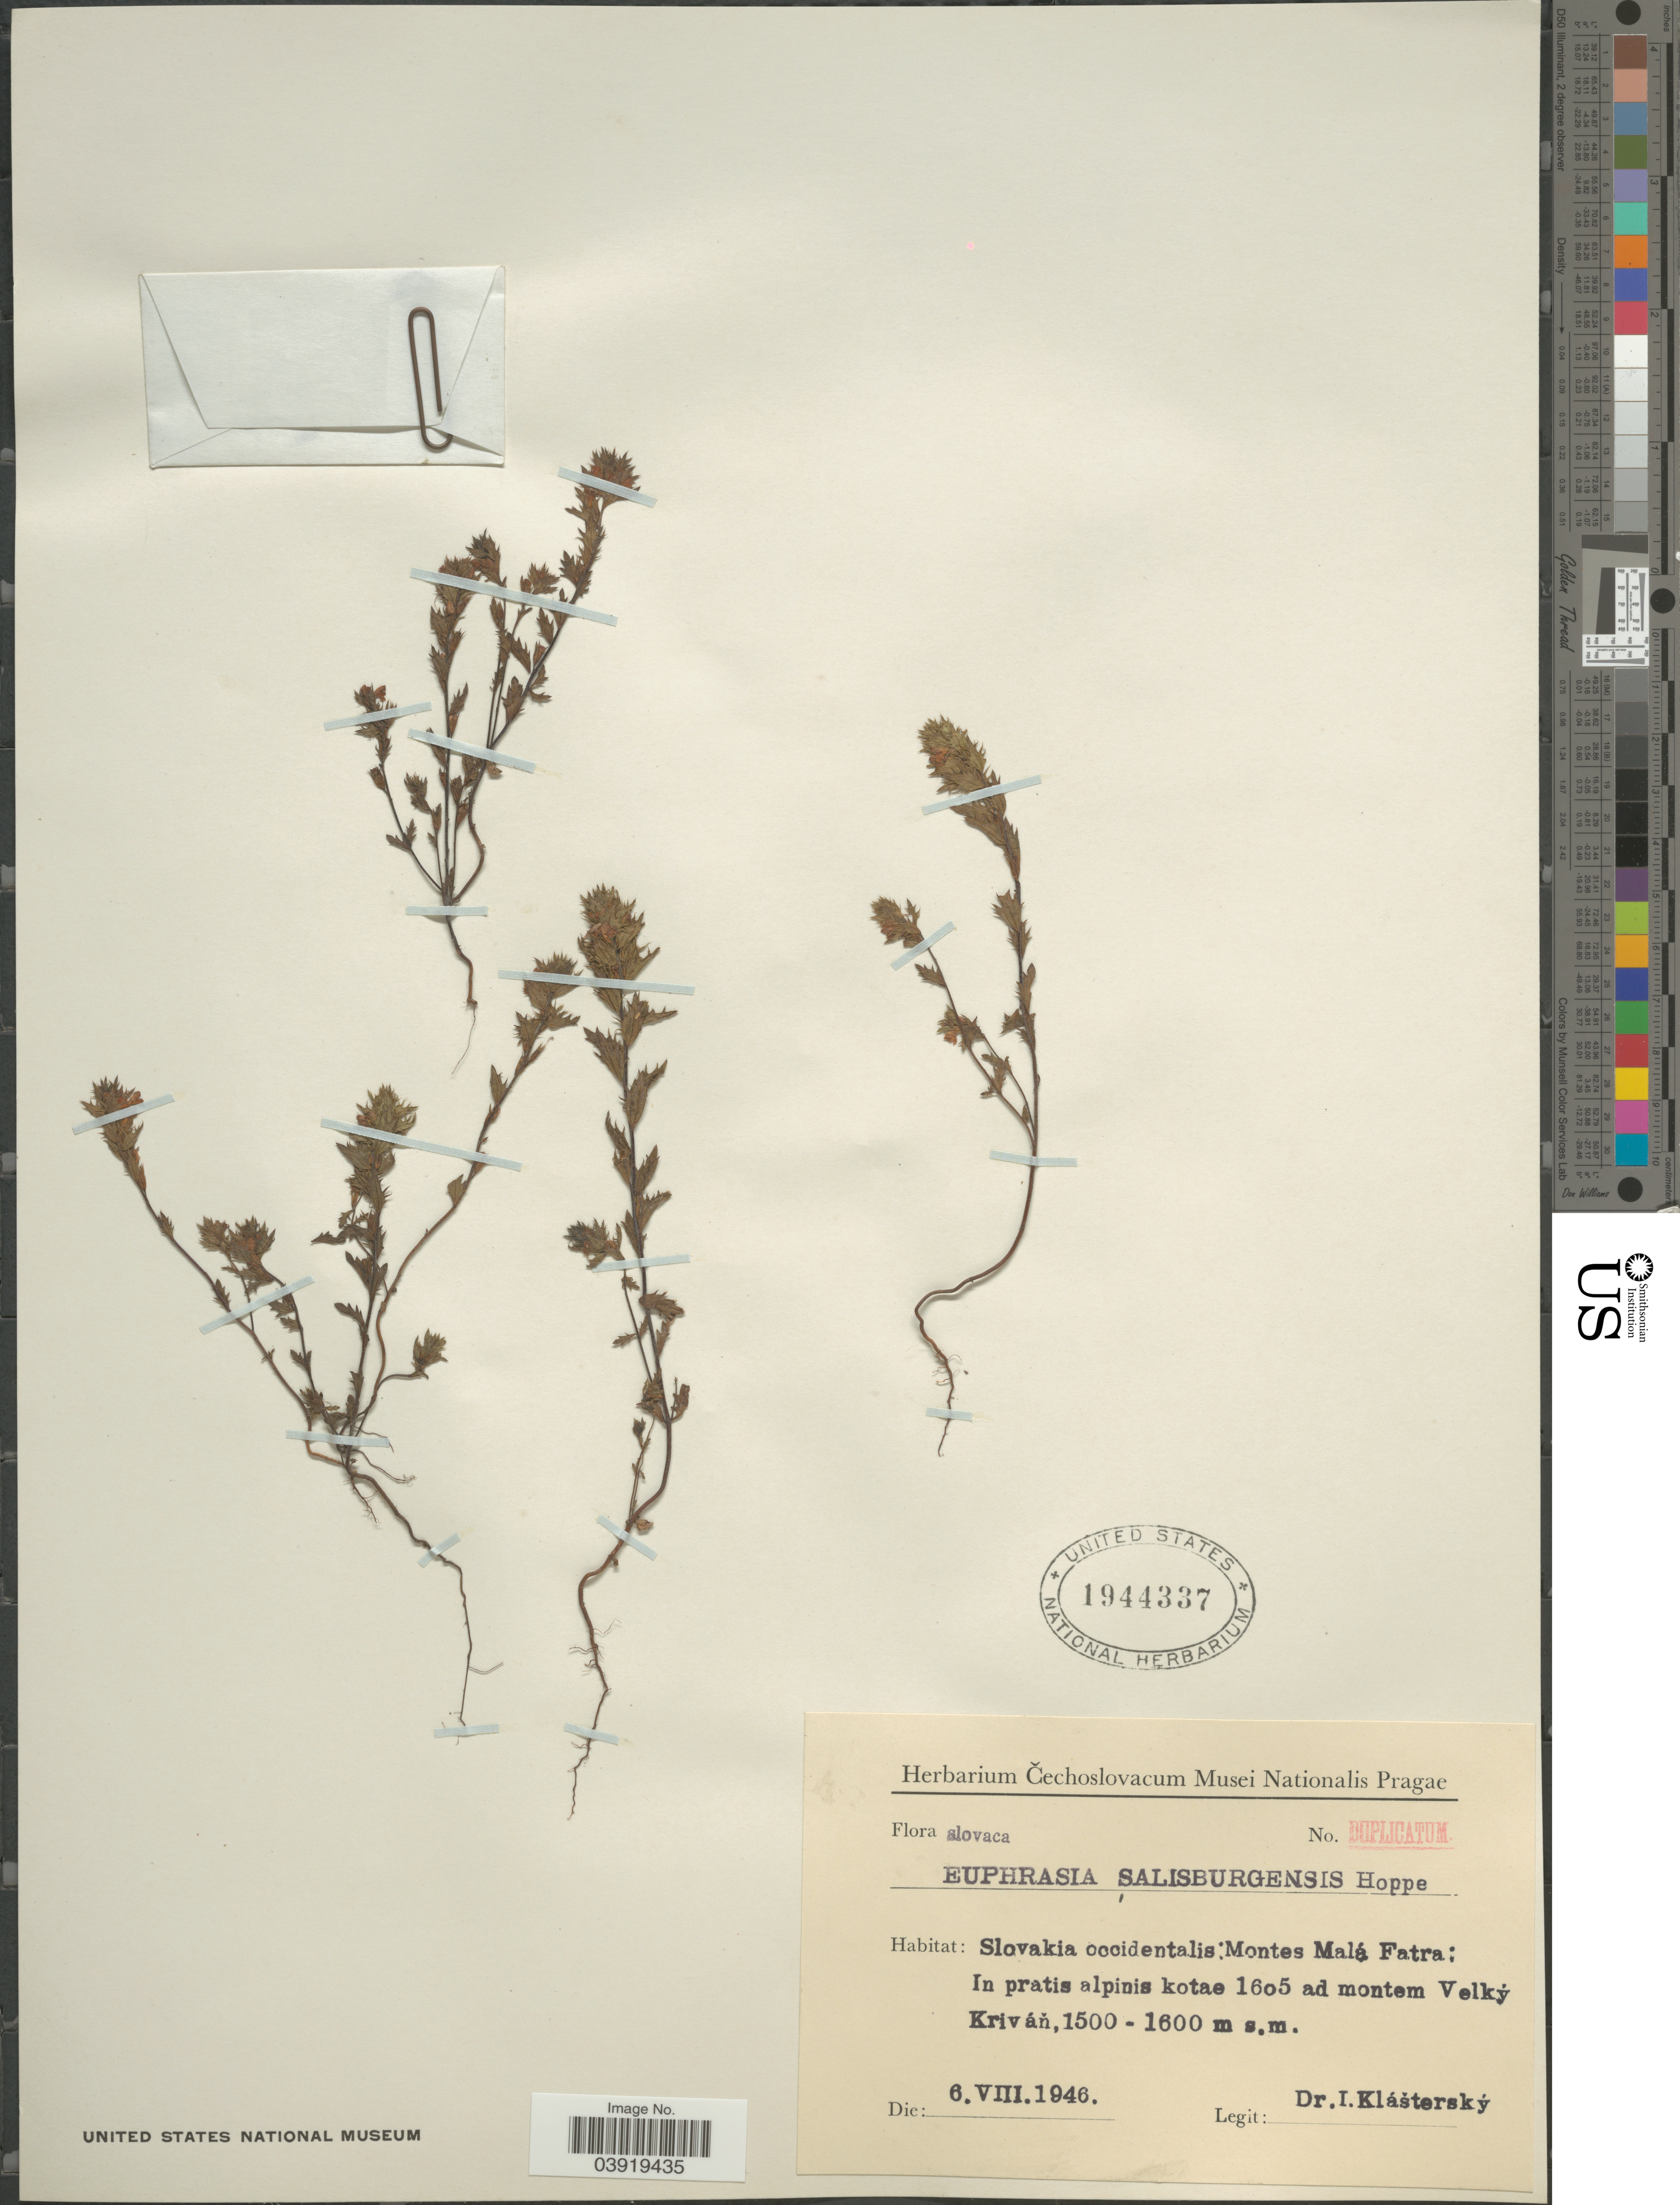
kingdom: Plantae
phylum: Tracheophyta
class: Magnoliopsida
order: Lamiales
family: Orobanchaceae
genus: Euphrasia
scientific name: Euphrasia salisburgensis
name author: Funck ex Hoppe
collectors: I. Klášterský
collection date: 1946-08-06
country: Slovakia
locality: Slovaca. Slovakia occidentalis: Montes Malá Fatra: In pratis alpinis kotae 16o5 ad montem Velký Kriváň.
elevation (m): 1500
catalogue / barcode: US 1944337